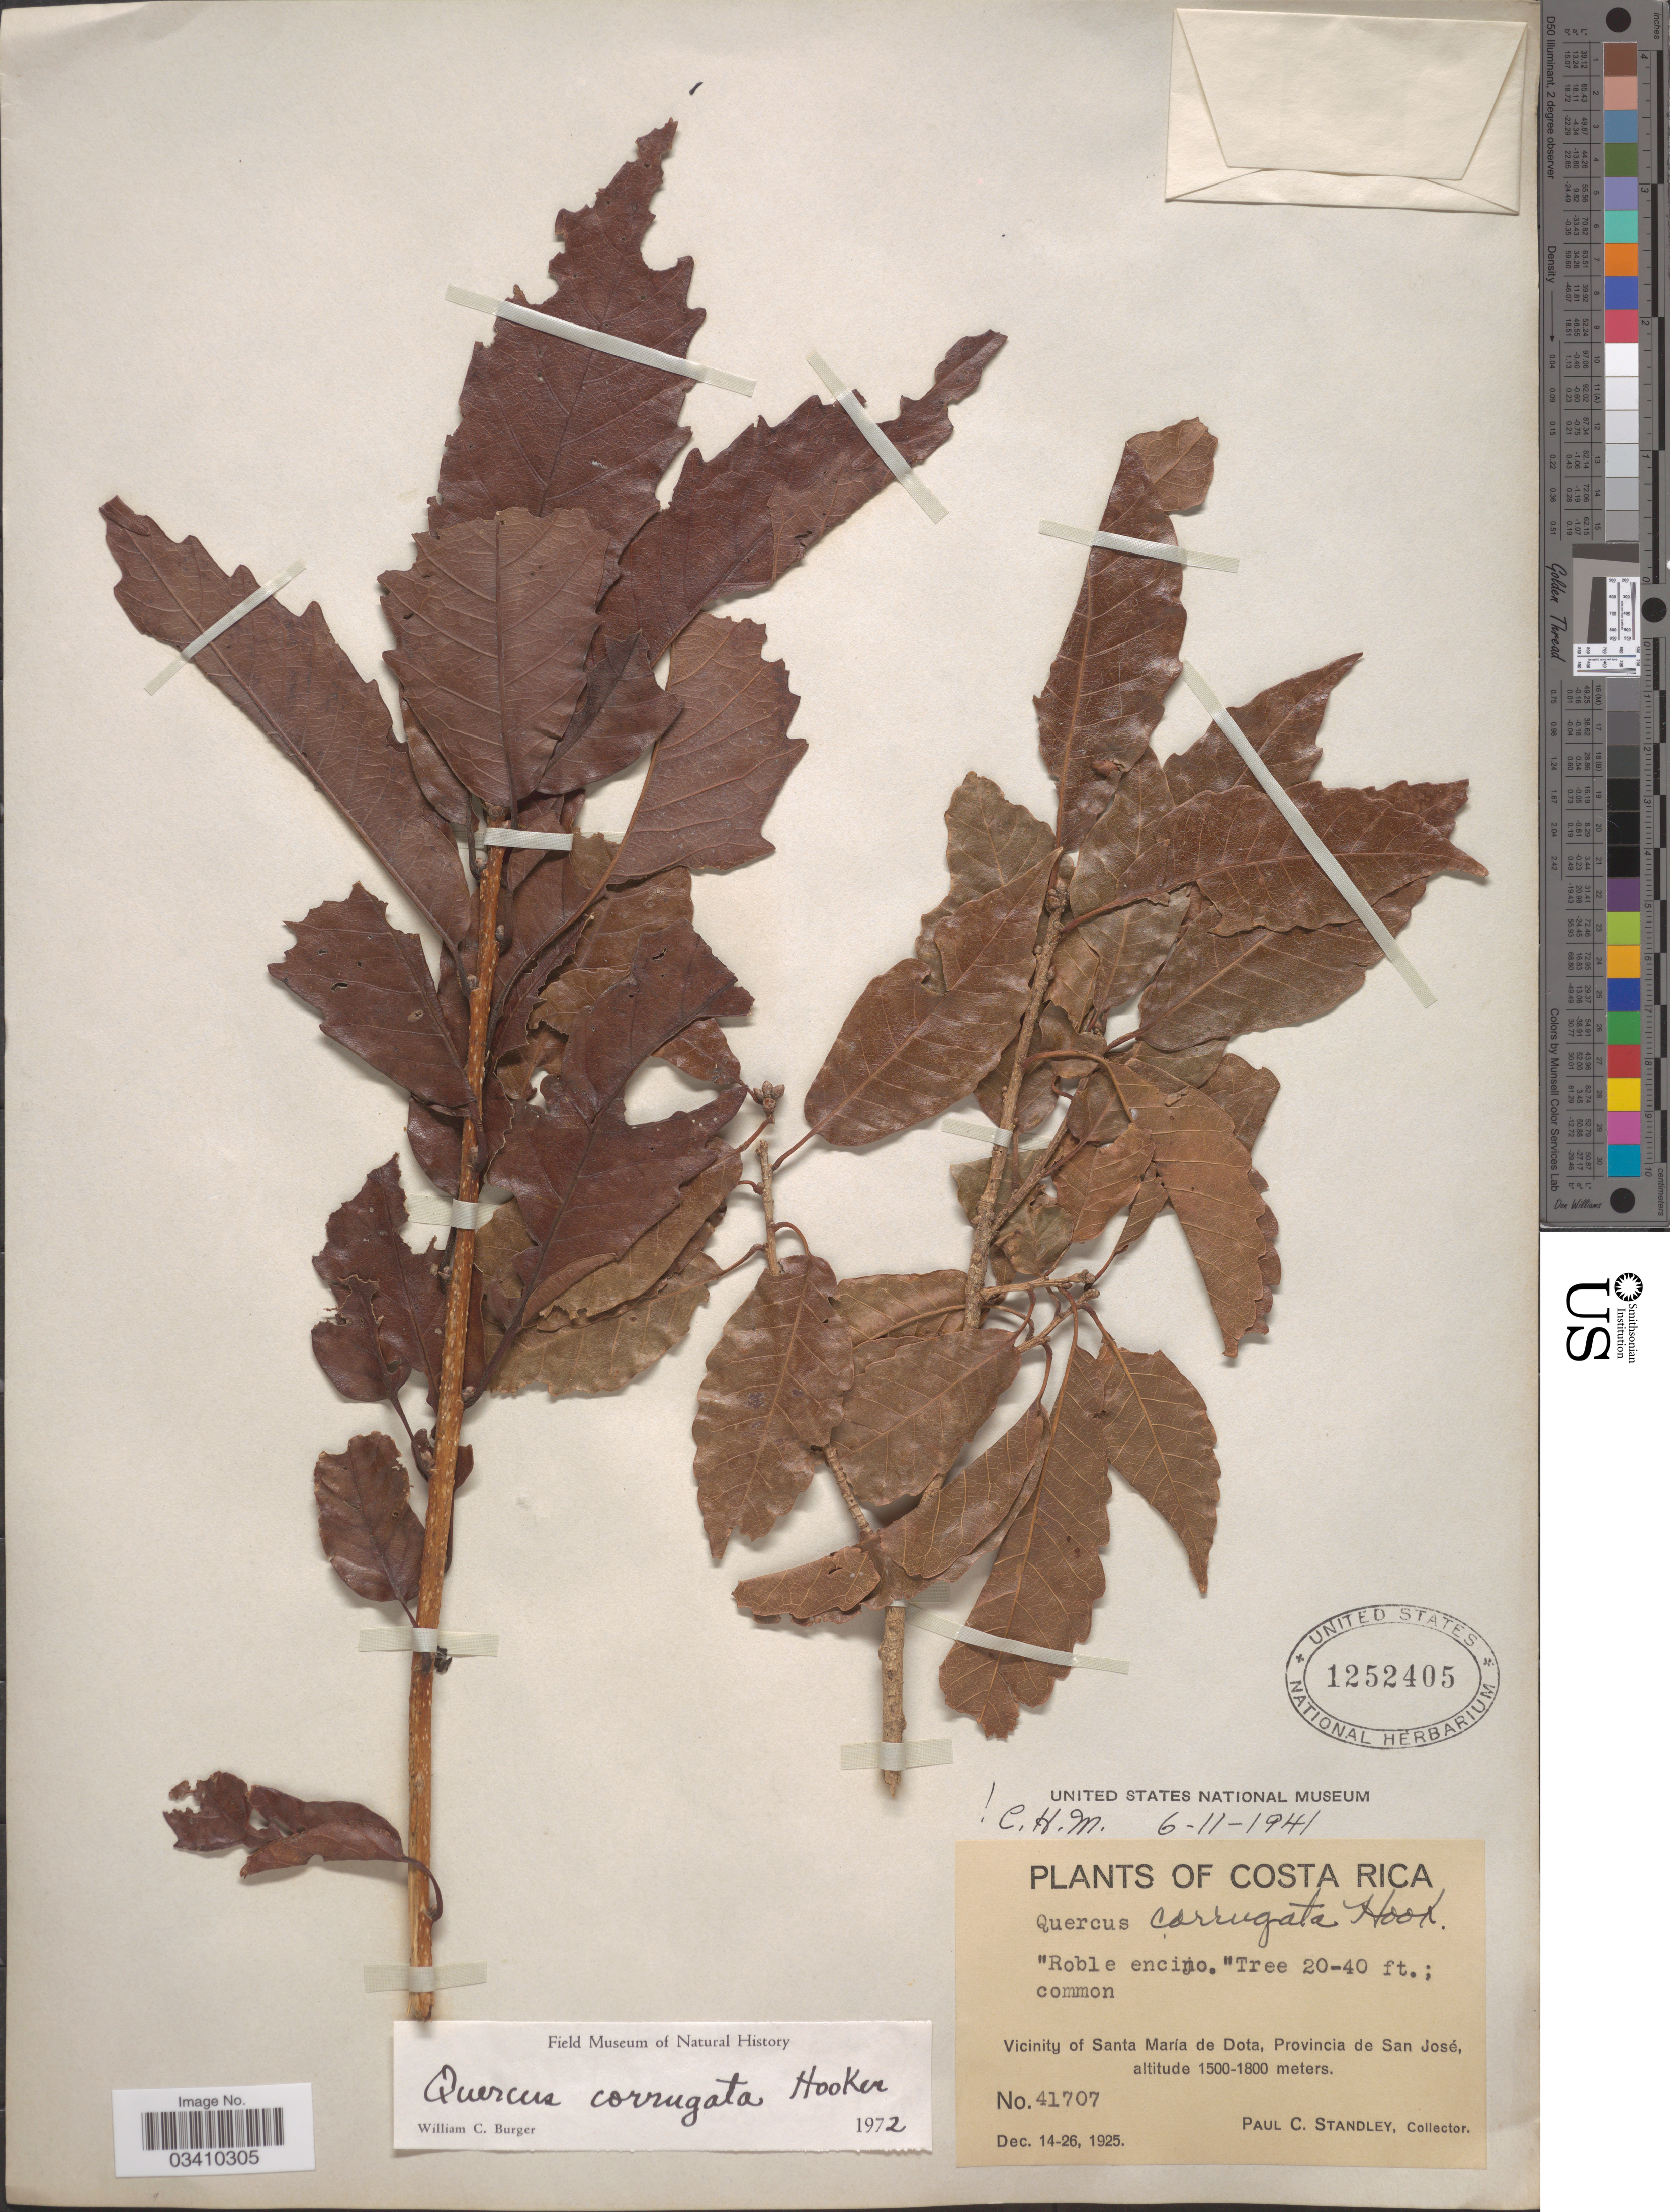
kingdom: Plantae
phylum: Tracheophyta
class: Magnoliopsida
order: Fagales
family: Fagaceae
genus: Quercus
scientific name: Quercus corrugata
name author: Hook.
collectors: P. C. Standley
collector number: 41707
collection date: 1925-12-14/1925-12-26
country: Costa Rica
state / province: San José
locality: Vicinity of Santa María de Dota.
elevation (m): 1500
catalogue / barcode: US 1252405